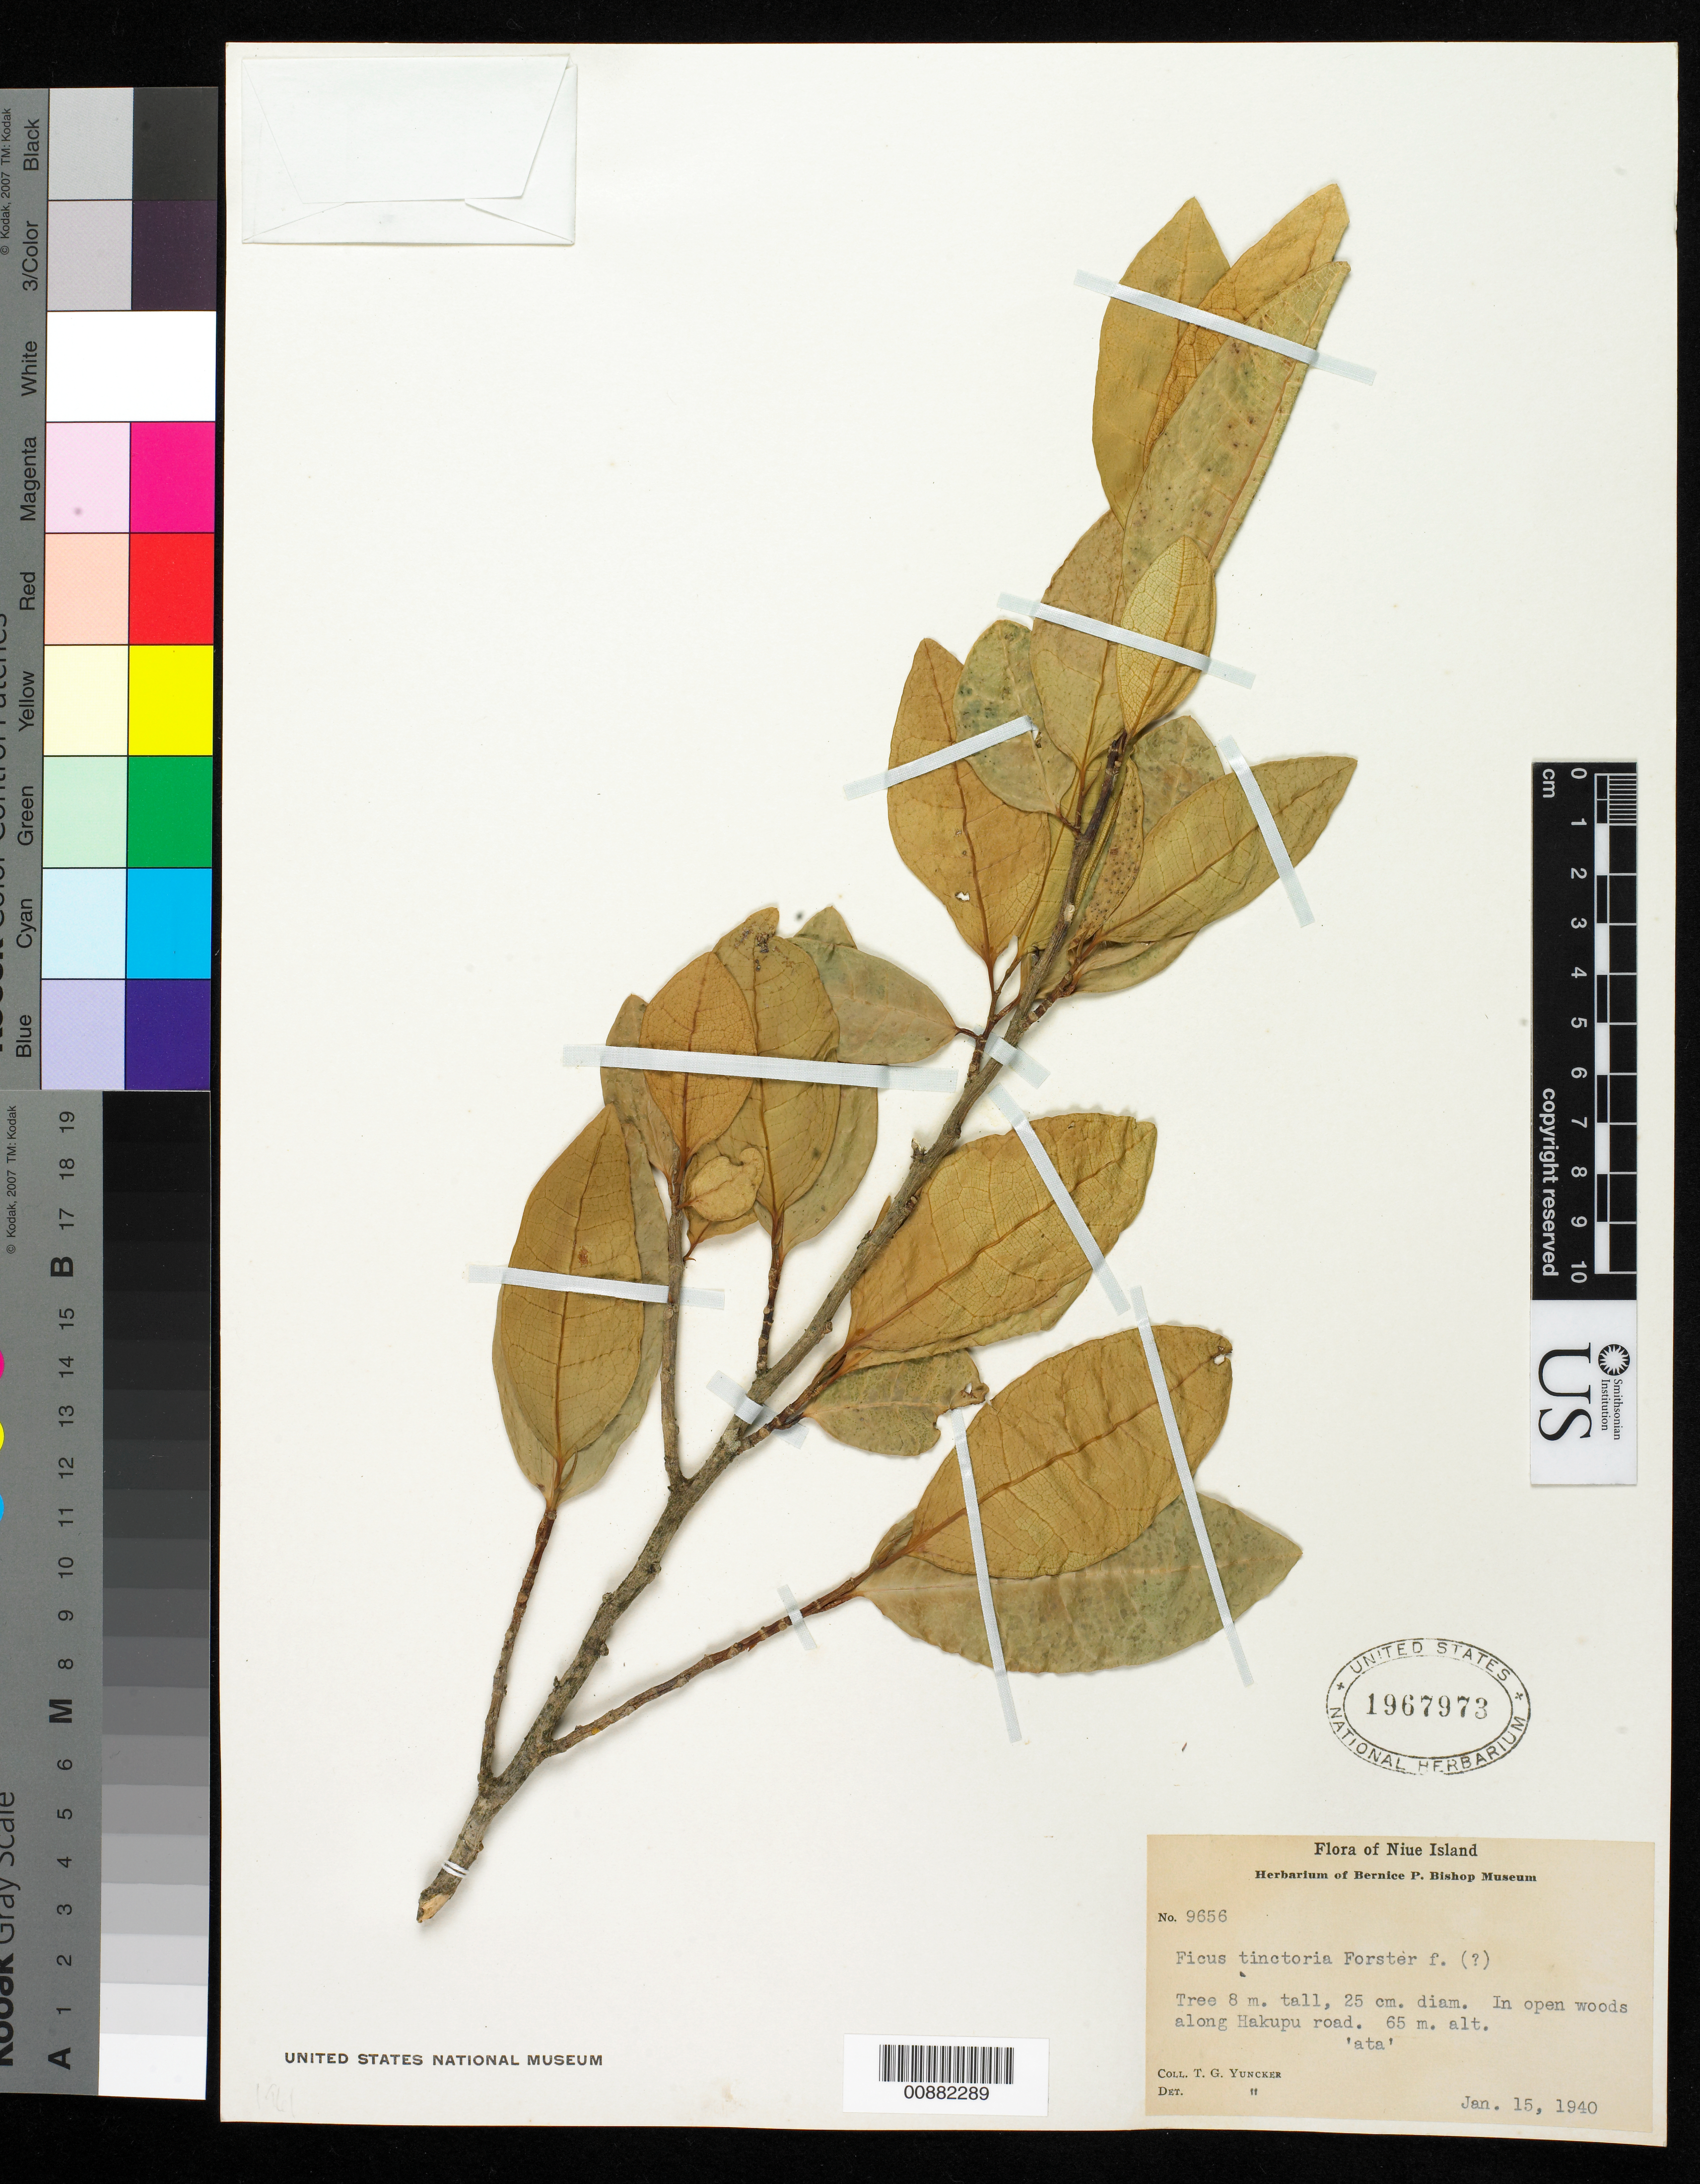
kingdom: Plantae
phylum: Tracheophyta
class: Magnoliopsida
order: Rosales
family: Moraceae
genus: Ficus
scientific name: Ficus tinctoria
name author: G. Forst.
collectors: T. G. Yuncker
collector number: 9656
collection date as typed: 15 Jan 1940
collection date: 1940-01-15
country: Niue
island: Niue I.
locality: Along Hakupu road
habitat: in open woods.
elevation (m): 65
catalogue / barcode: US 1967973